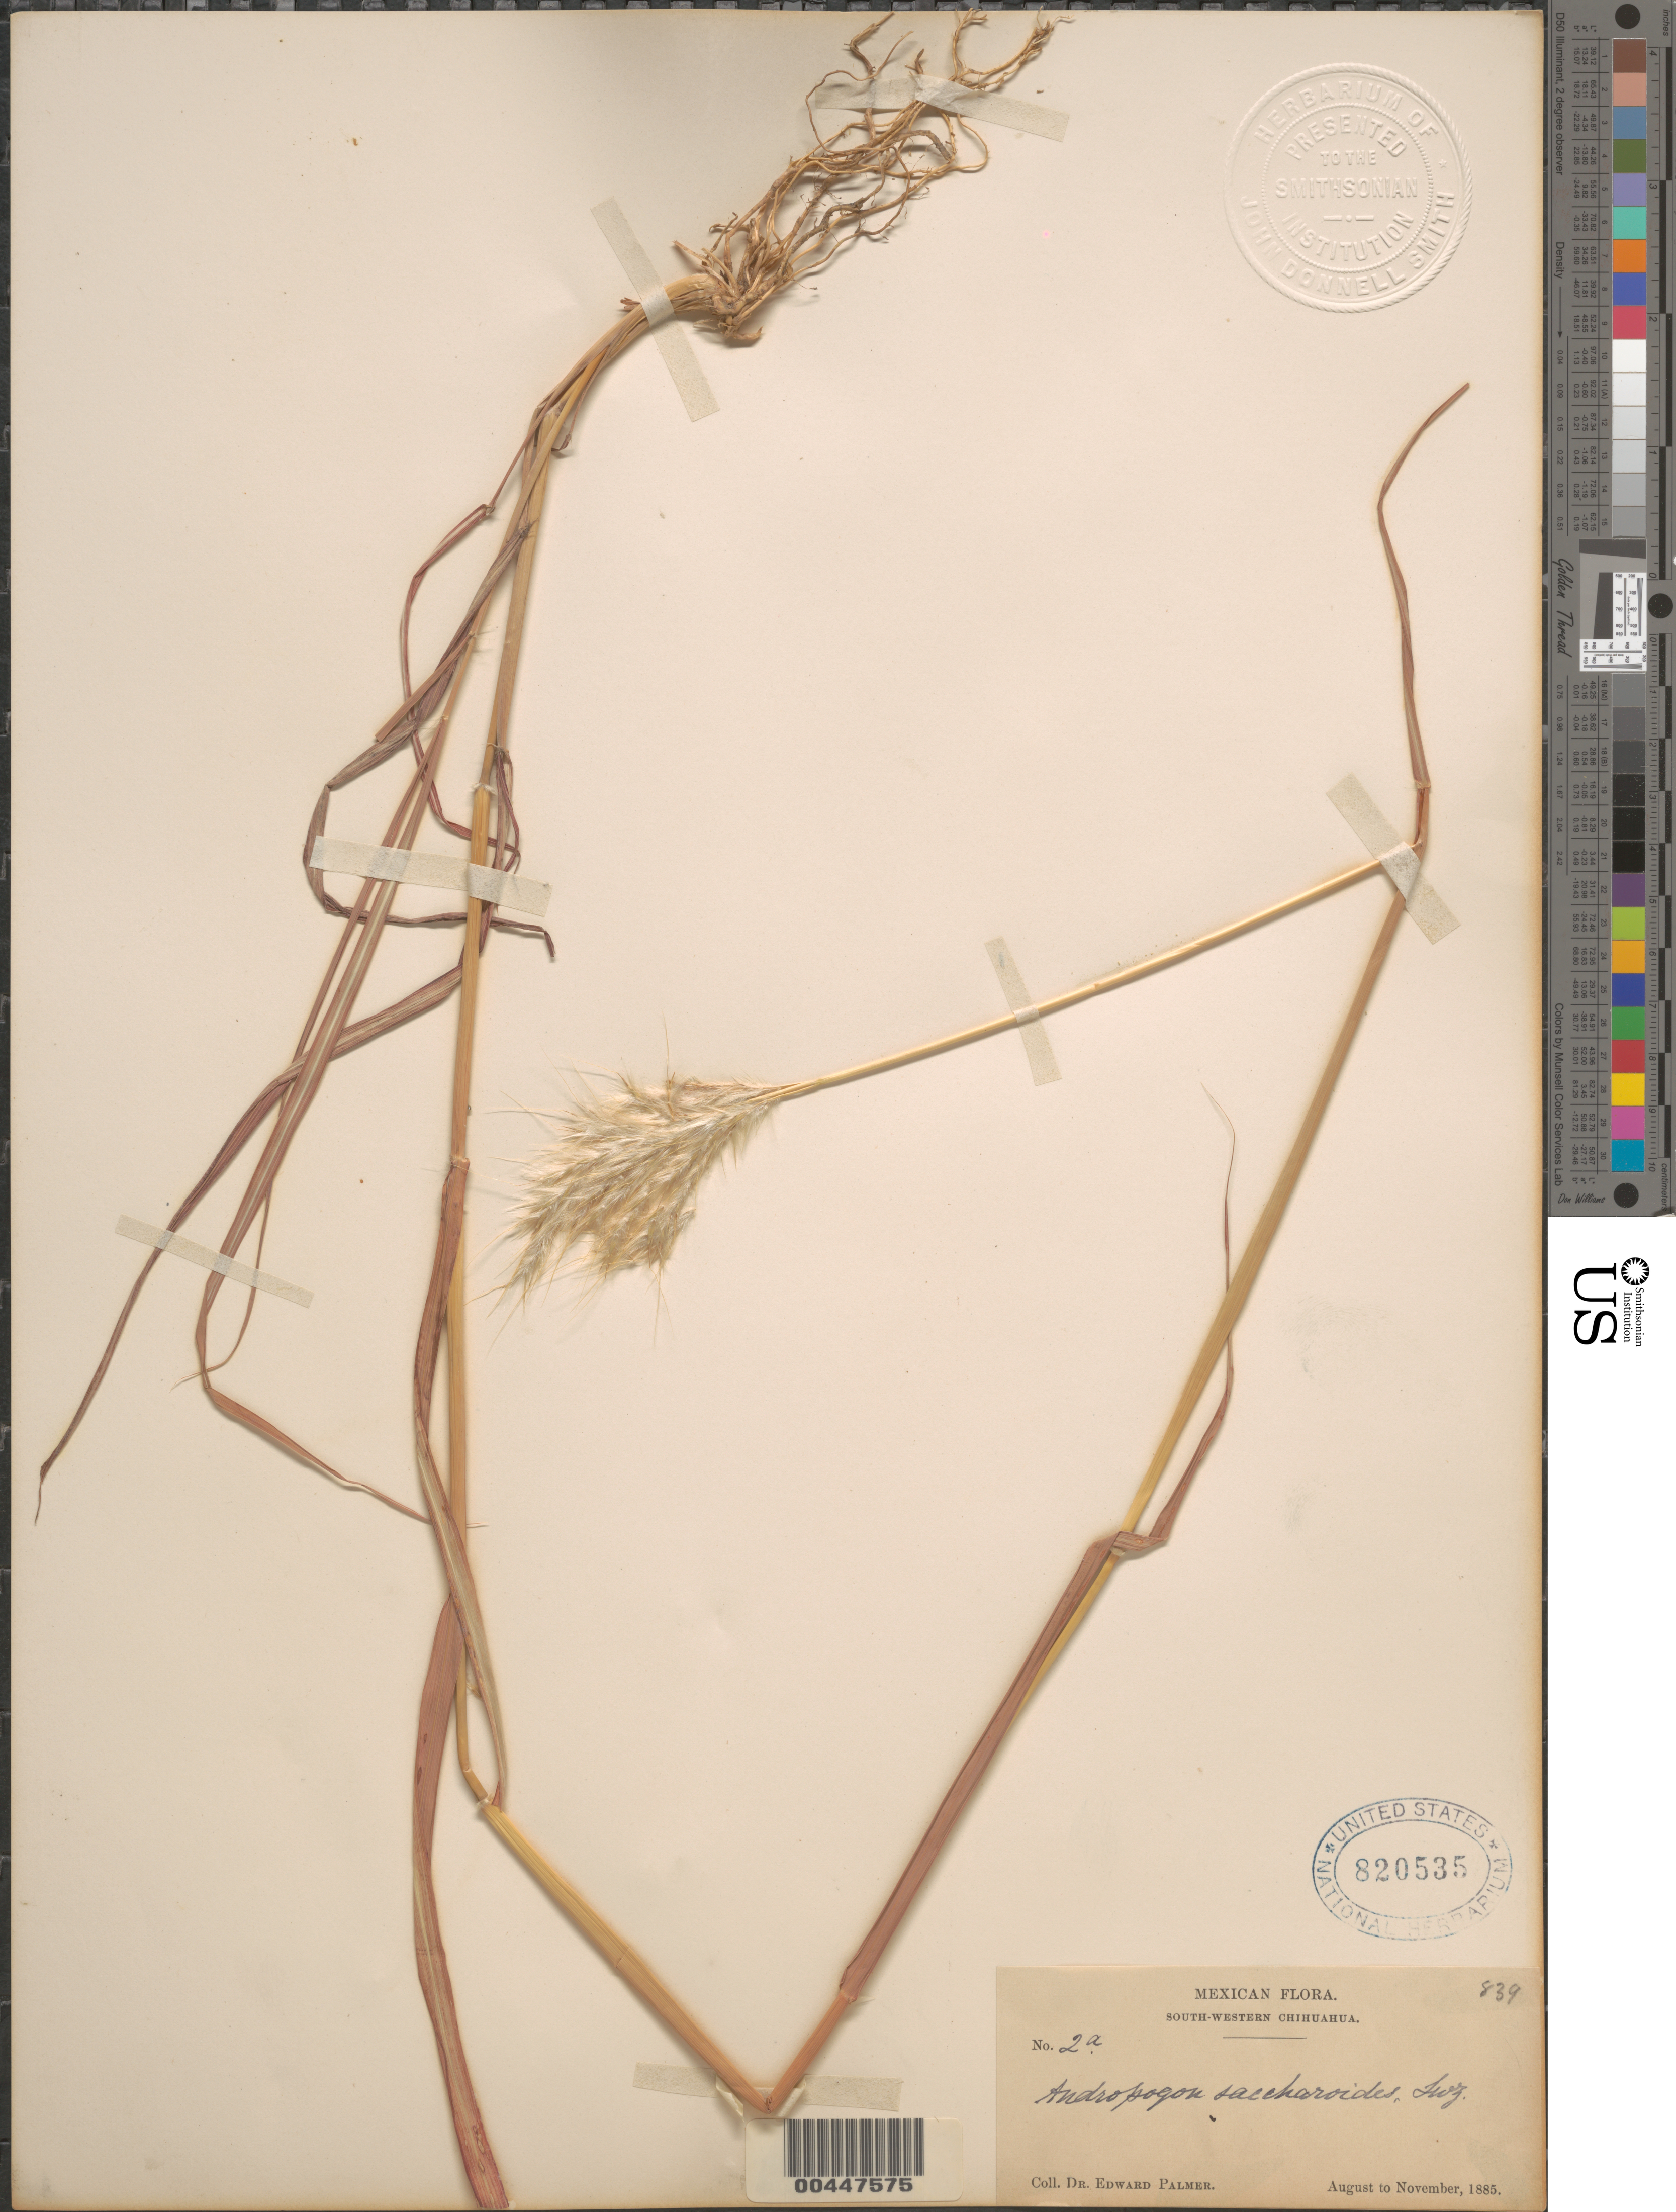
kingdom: Plantae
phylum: Tracheophyta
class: Liliopsida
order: Poales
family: Poaceae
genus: Andropogon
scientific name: Andropogon barbinodis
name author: Lag.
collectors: E. Palmer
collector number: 2a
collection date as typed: Aug 1885 to Nov 1885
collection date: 1885-08/1885-11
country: Mexico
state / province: Chihuahua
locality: South-western Chihuahua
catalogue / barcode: US 820535